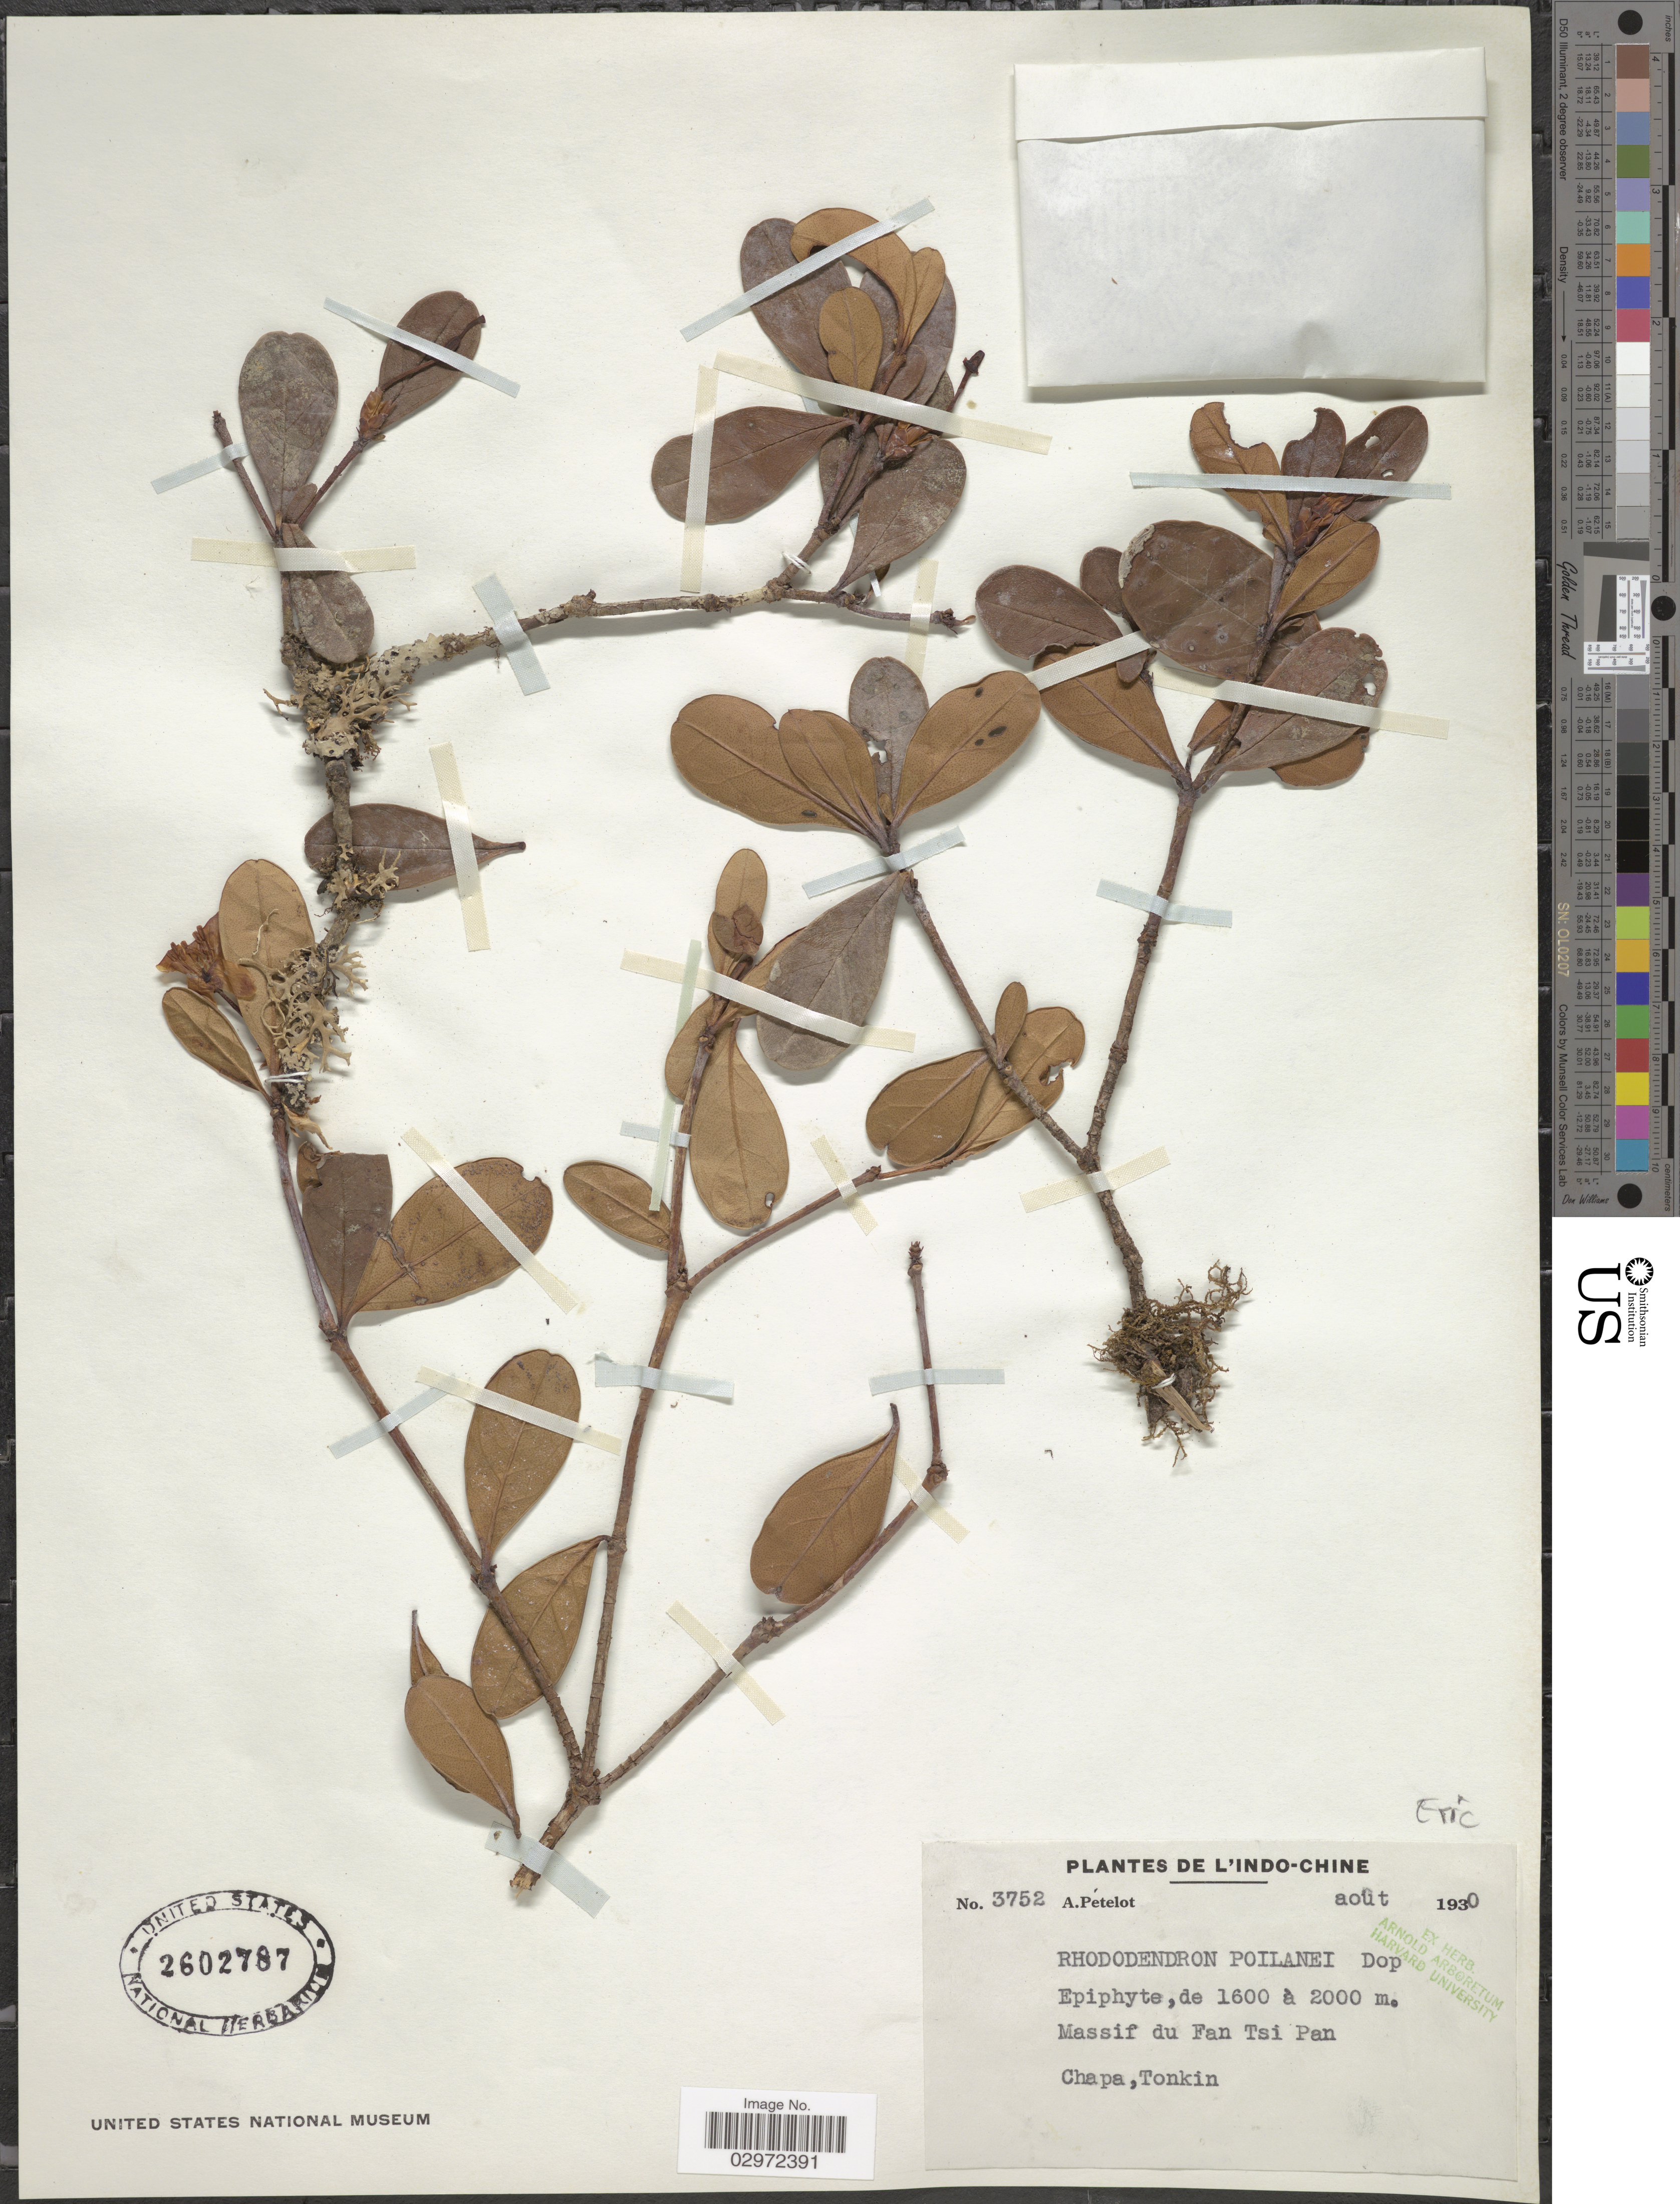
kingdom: Plantae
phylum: Tracheophyta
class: Magnoliopsida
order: Ericales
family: Ericaceae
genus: Rhododendron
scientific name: Rhododendron poilanei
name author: Dop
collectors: A. Petelot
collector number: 3752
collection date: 1930-08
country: Vietnam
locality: L'Indo-Chine, Massif du Fan Tsi Pan, Chapa, Tonkin.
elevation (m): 1600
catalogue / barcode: US 2602787